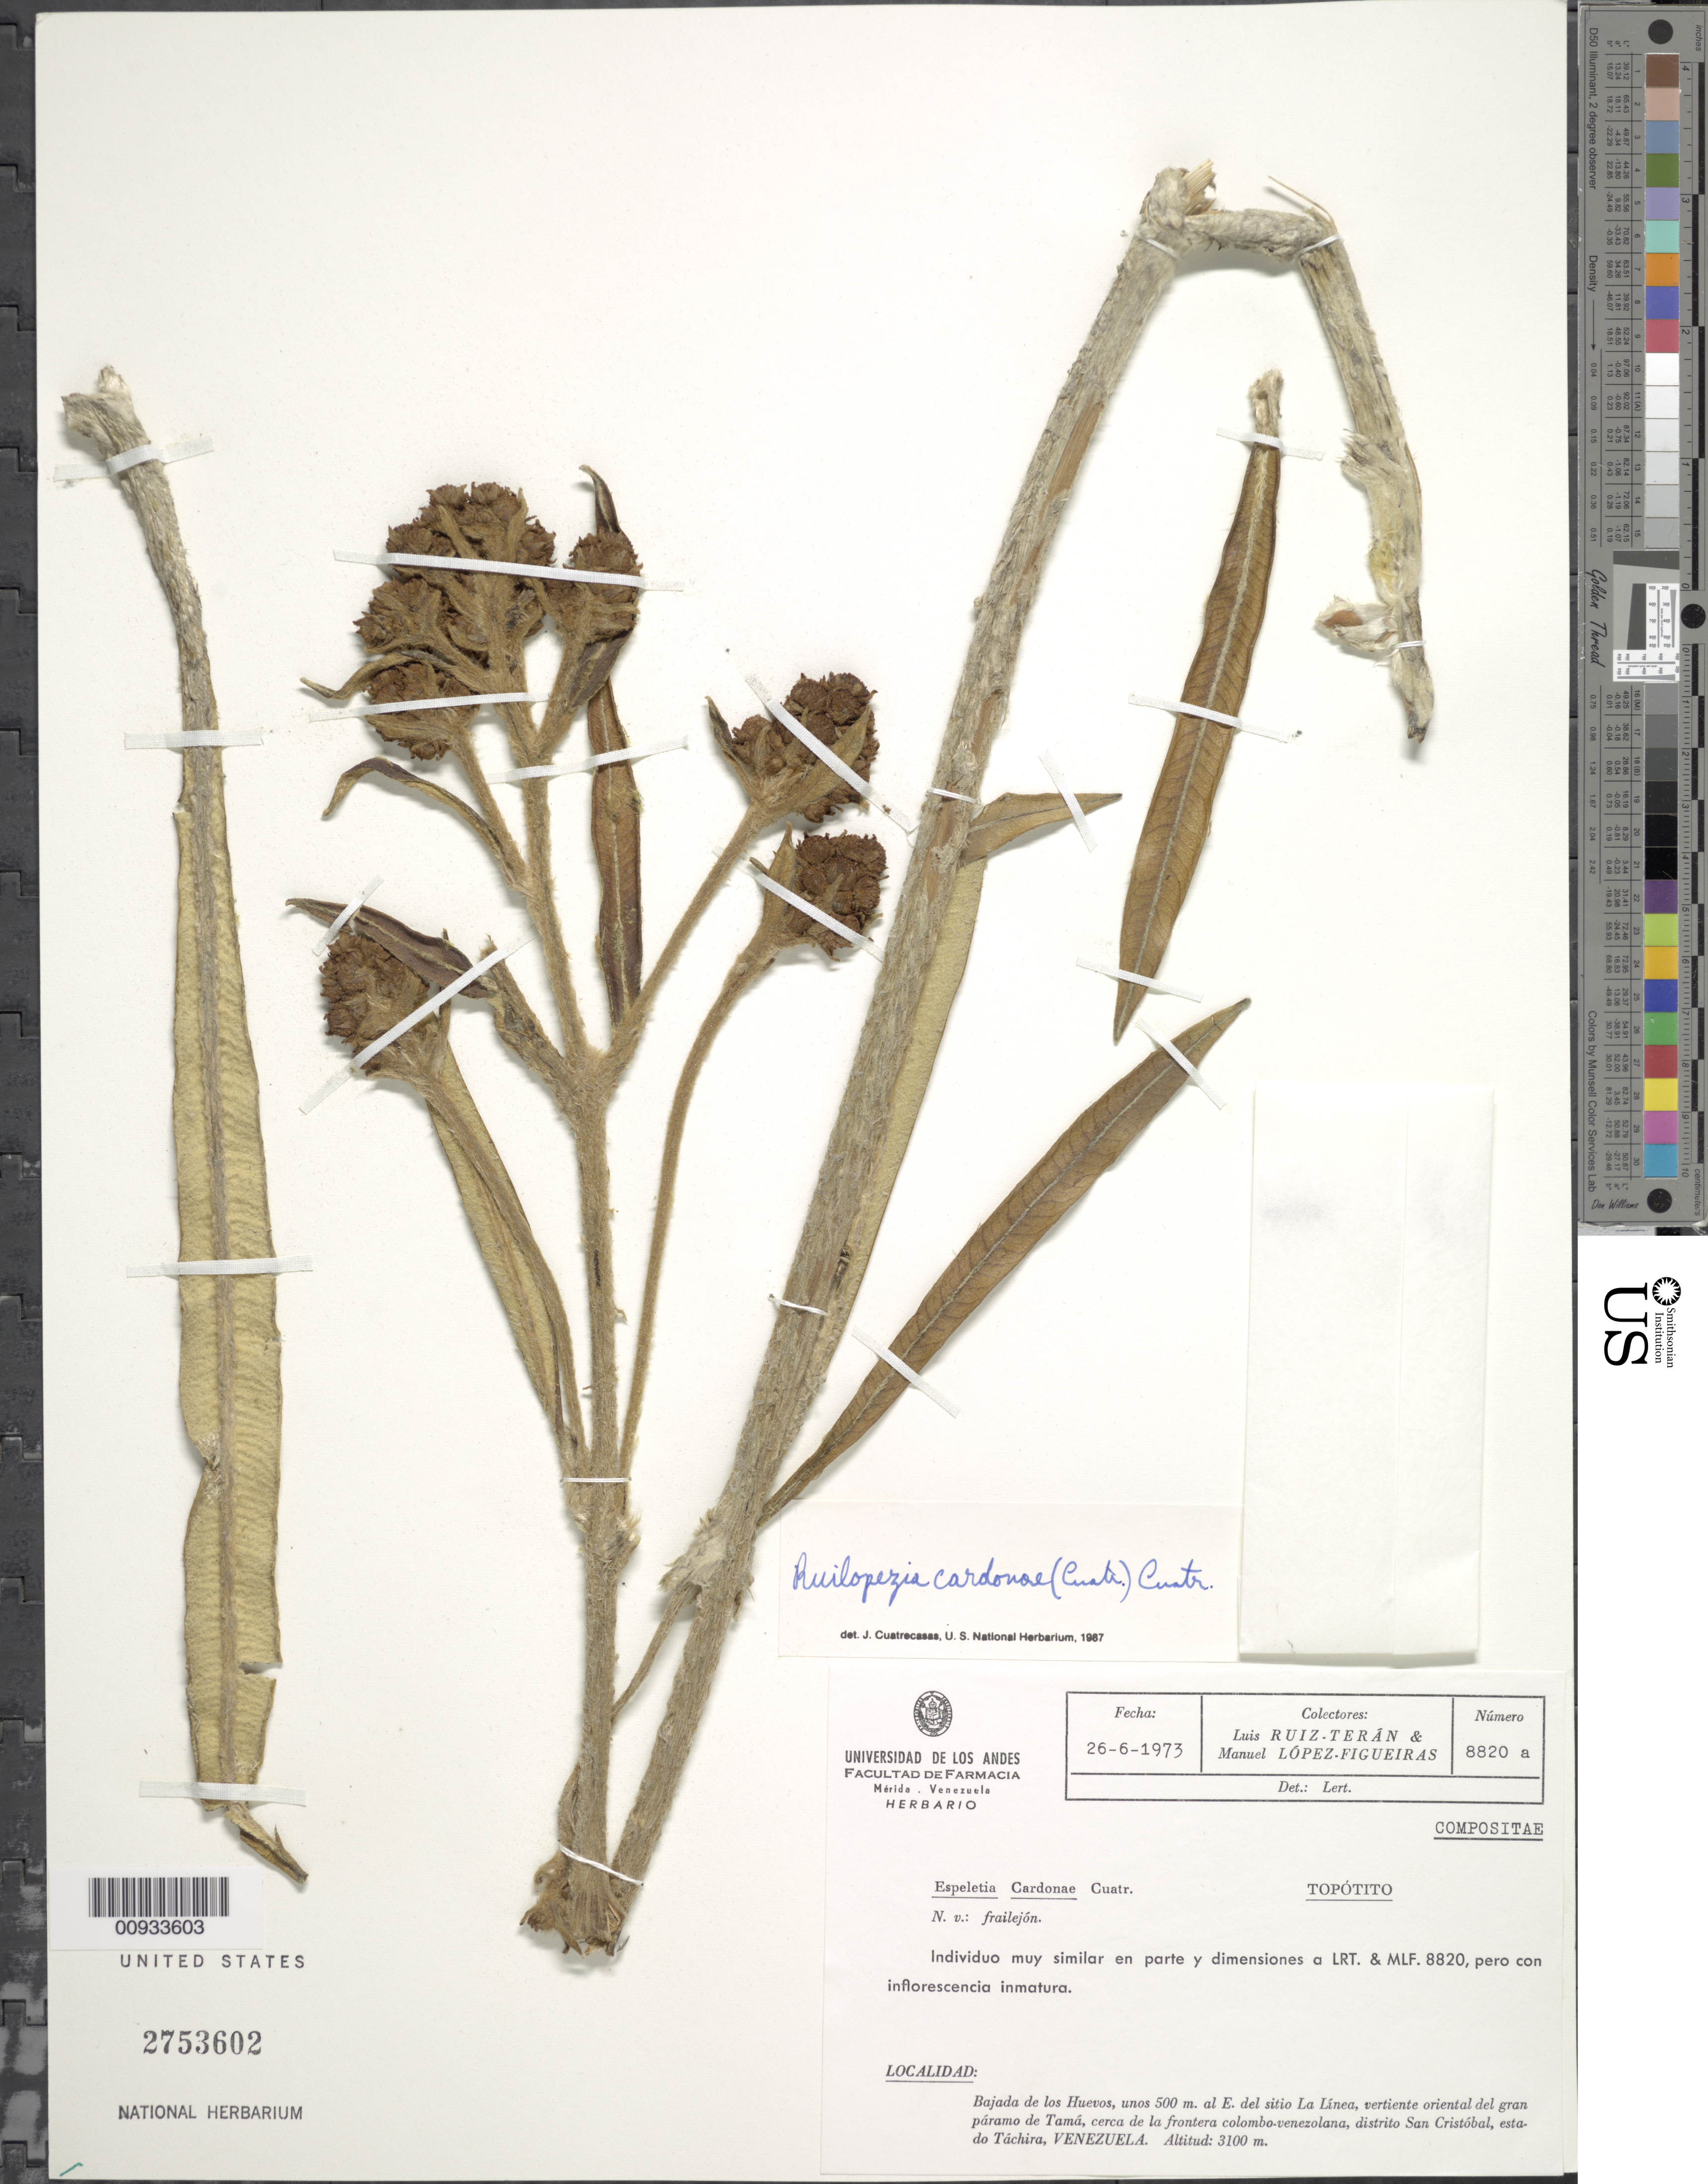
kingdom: Plantae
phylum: Tracheophyta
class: Magnoliopsida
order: Asterales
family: Asteraceae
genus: Ruilopezia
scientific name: Ruilopezia cardonae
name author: (Cuatrec.) Cuatrec.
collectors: L. Teran & M. López Figueiras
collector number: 8820a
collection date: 1973-06-26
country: Venezuela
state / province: Tachira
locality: Bajada de los Huevos, unos 500 m al E del sitio La Linea, vertiente oriental del gran paramo de Tama, cerca de la frontera colombo-venezolana, Distrito San Cristobal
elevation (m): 3100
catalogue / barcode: US 2753602